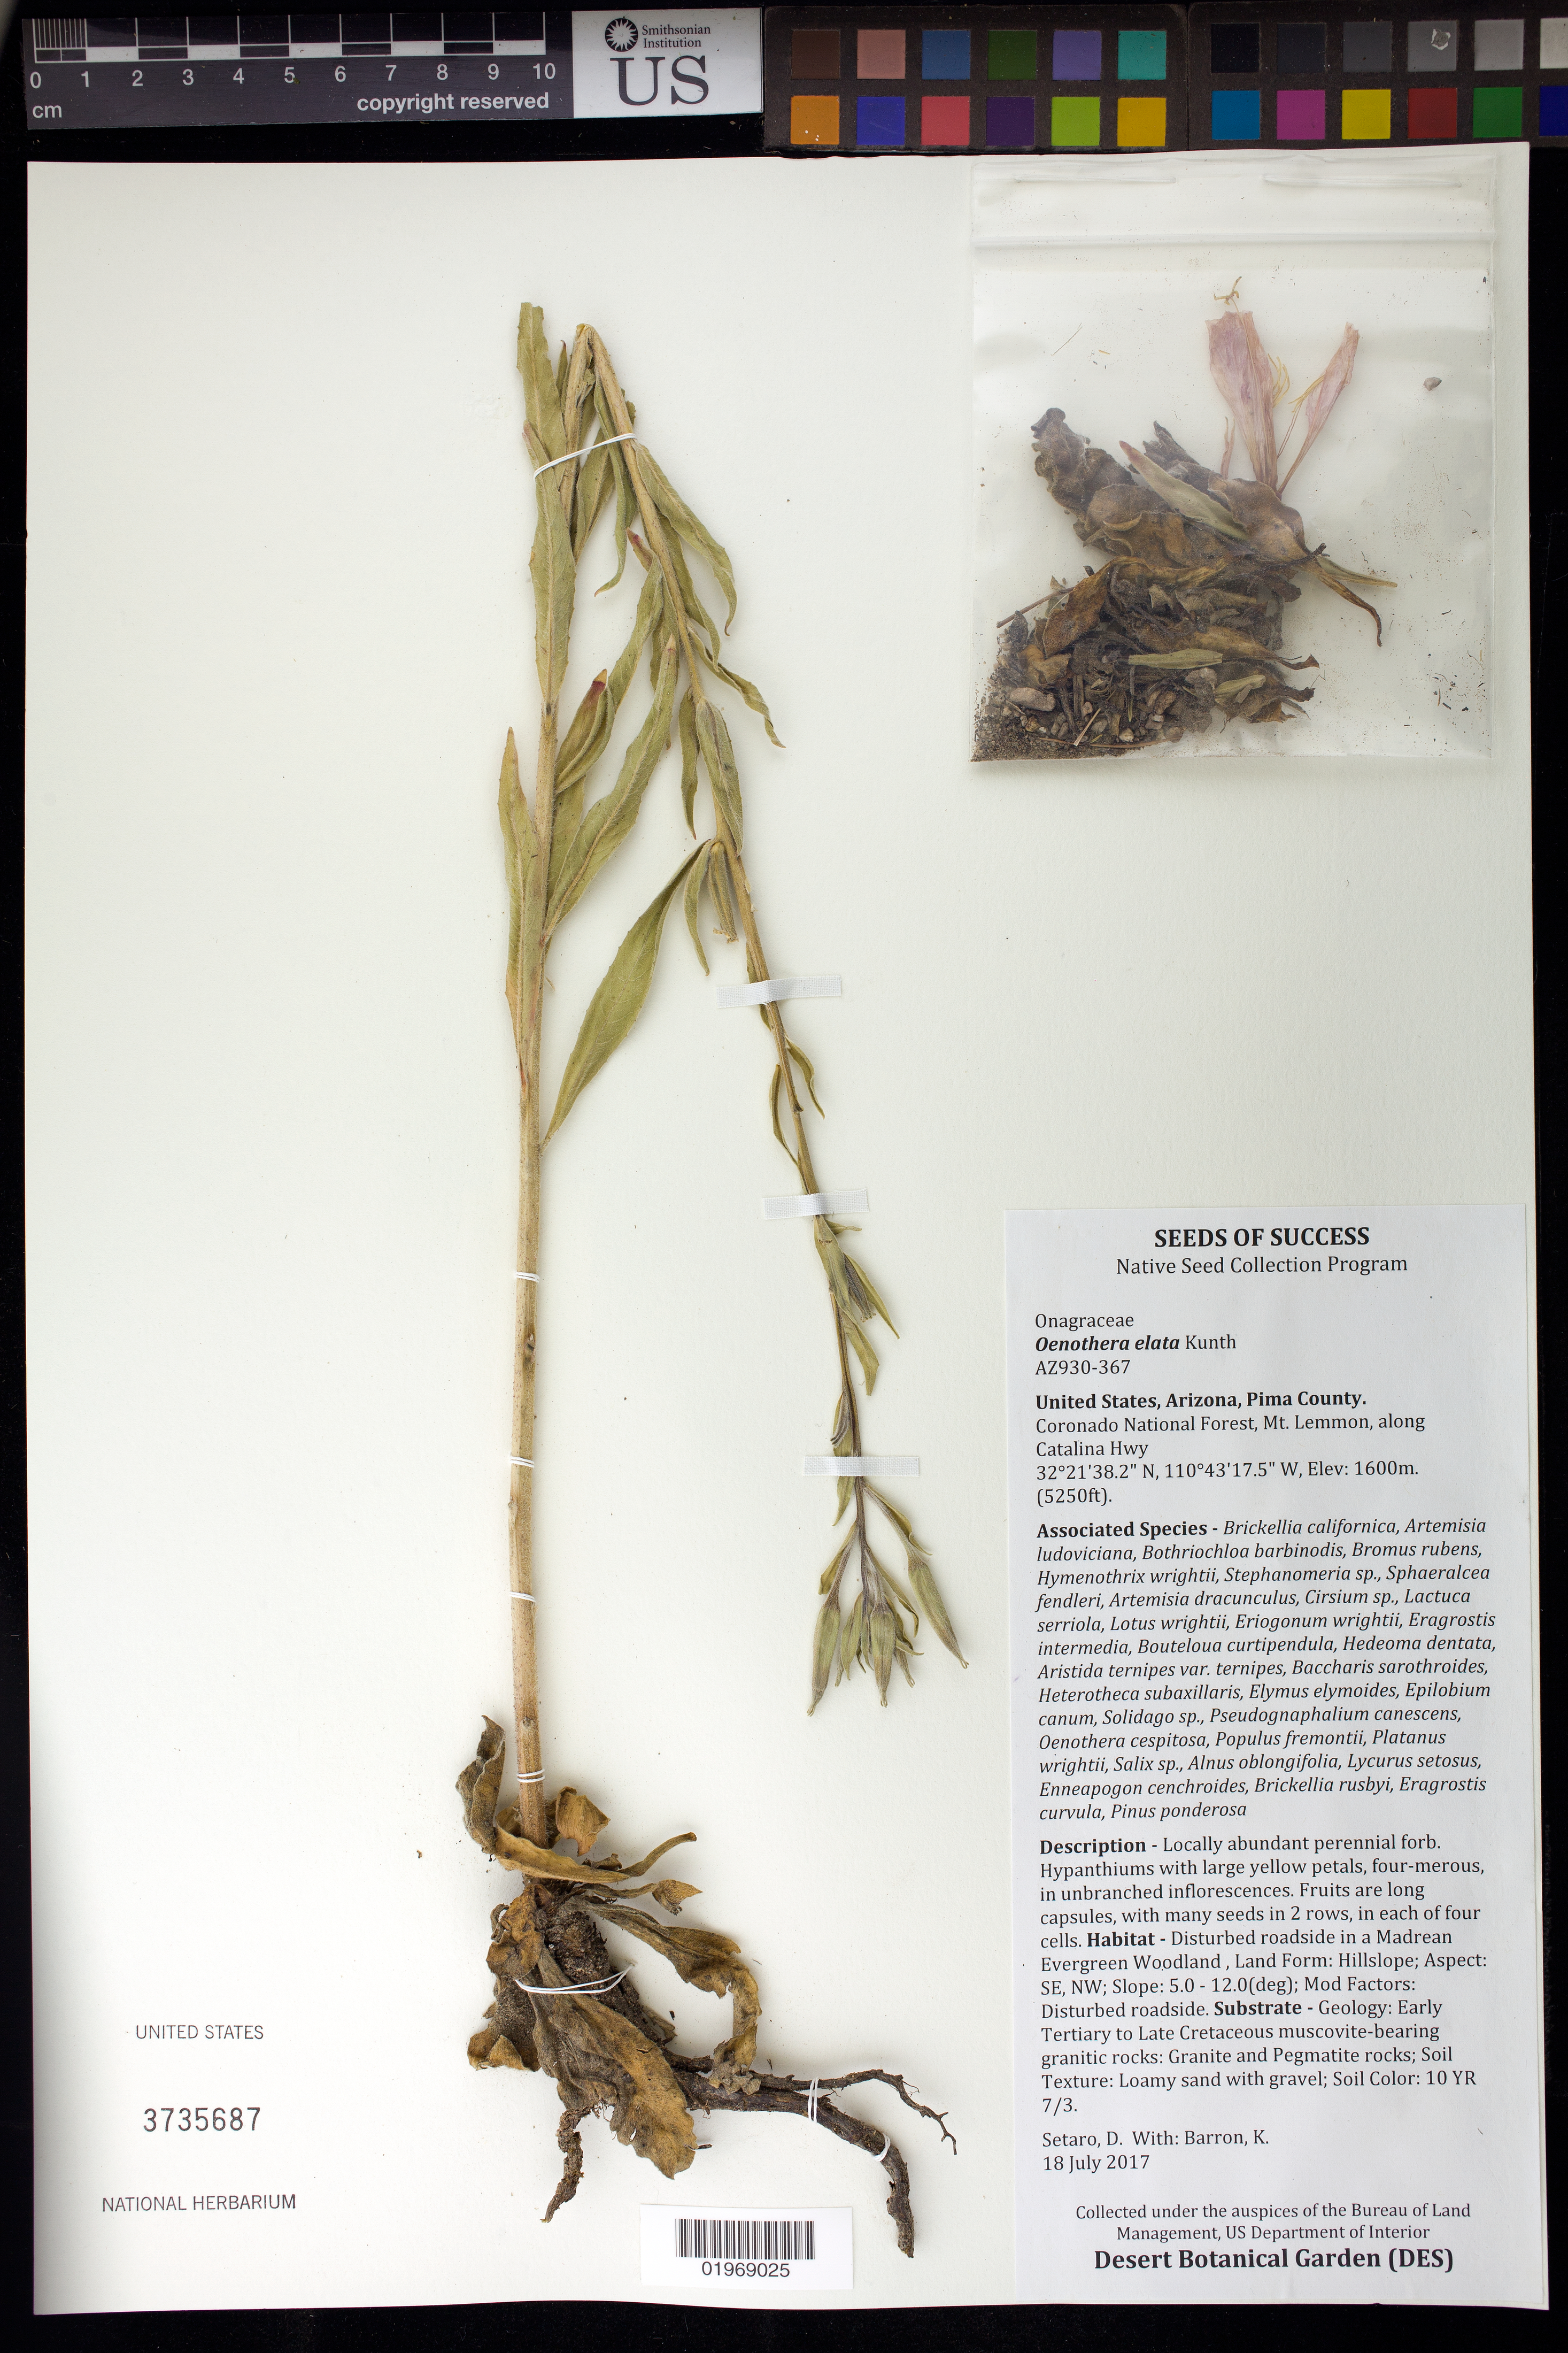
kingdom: Plantae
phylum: Tracheophyta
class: Magnoliopsida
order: Myrtales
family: Onagraceae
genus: Oenothera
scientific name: Oenothera elata subsp. hirsutissima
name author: (A. Gray ex S. Watson) W. Dietr.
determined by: Wagner, W. L., (BOT), Smithsonian Institution - National Museum of Natural History (UNITED STATES)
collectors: D. Setaro & K. Barron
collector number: AZ930-367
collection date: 2017-07-18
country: United States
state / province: Arizona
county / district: Pima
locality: Coronado National Forest, Mt. Lemmon, along Catalina Hwy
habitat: Disturbed roadside in a Madrean Evergreen Woodland.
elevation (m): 1600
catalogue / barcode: US 3735687